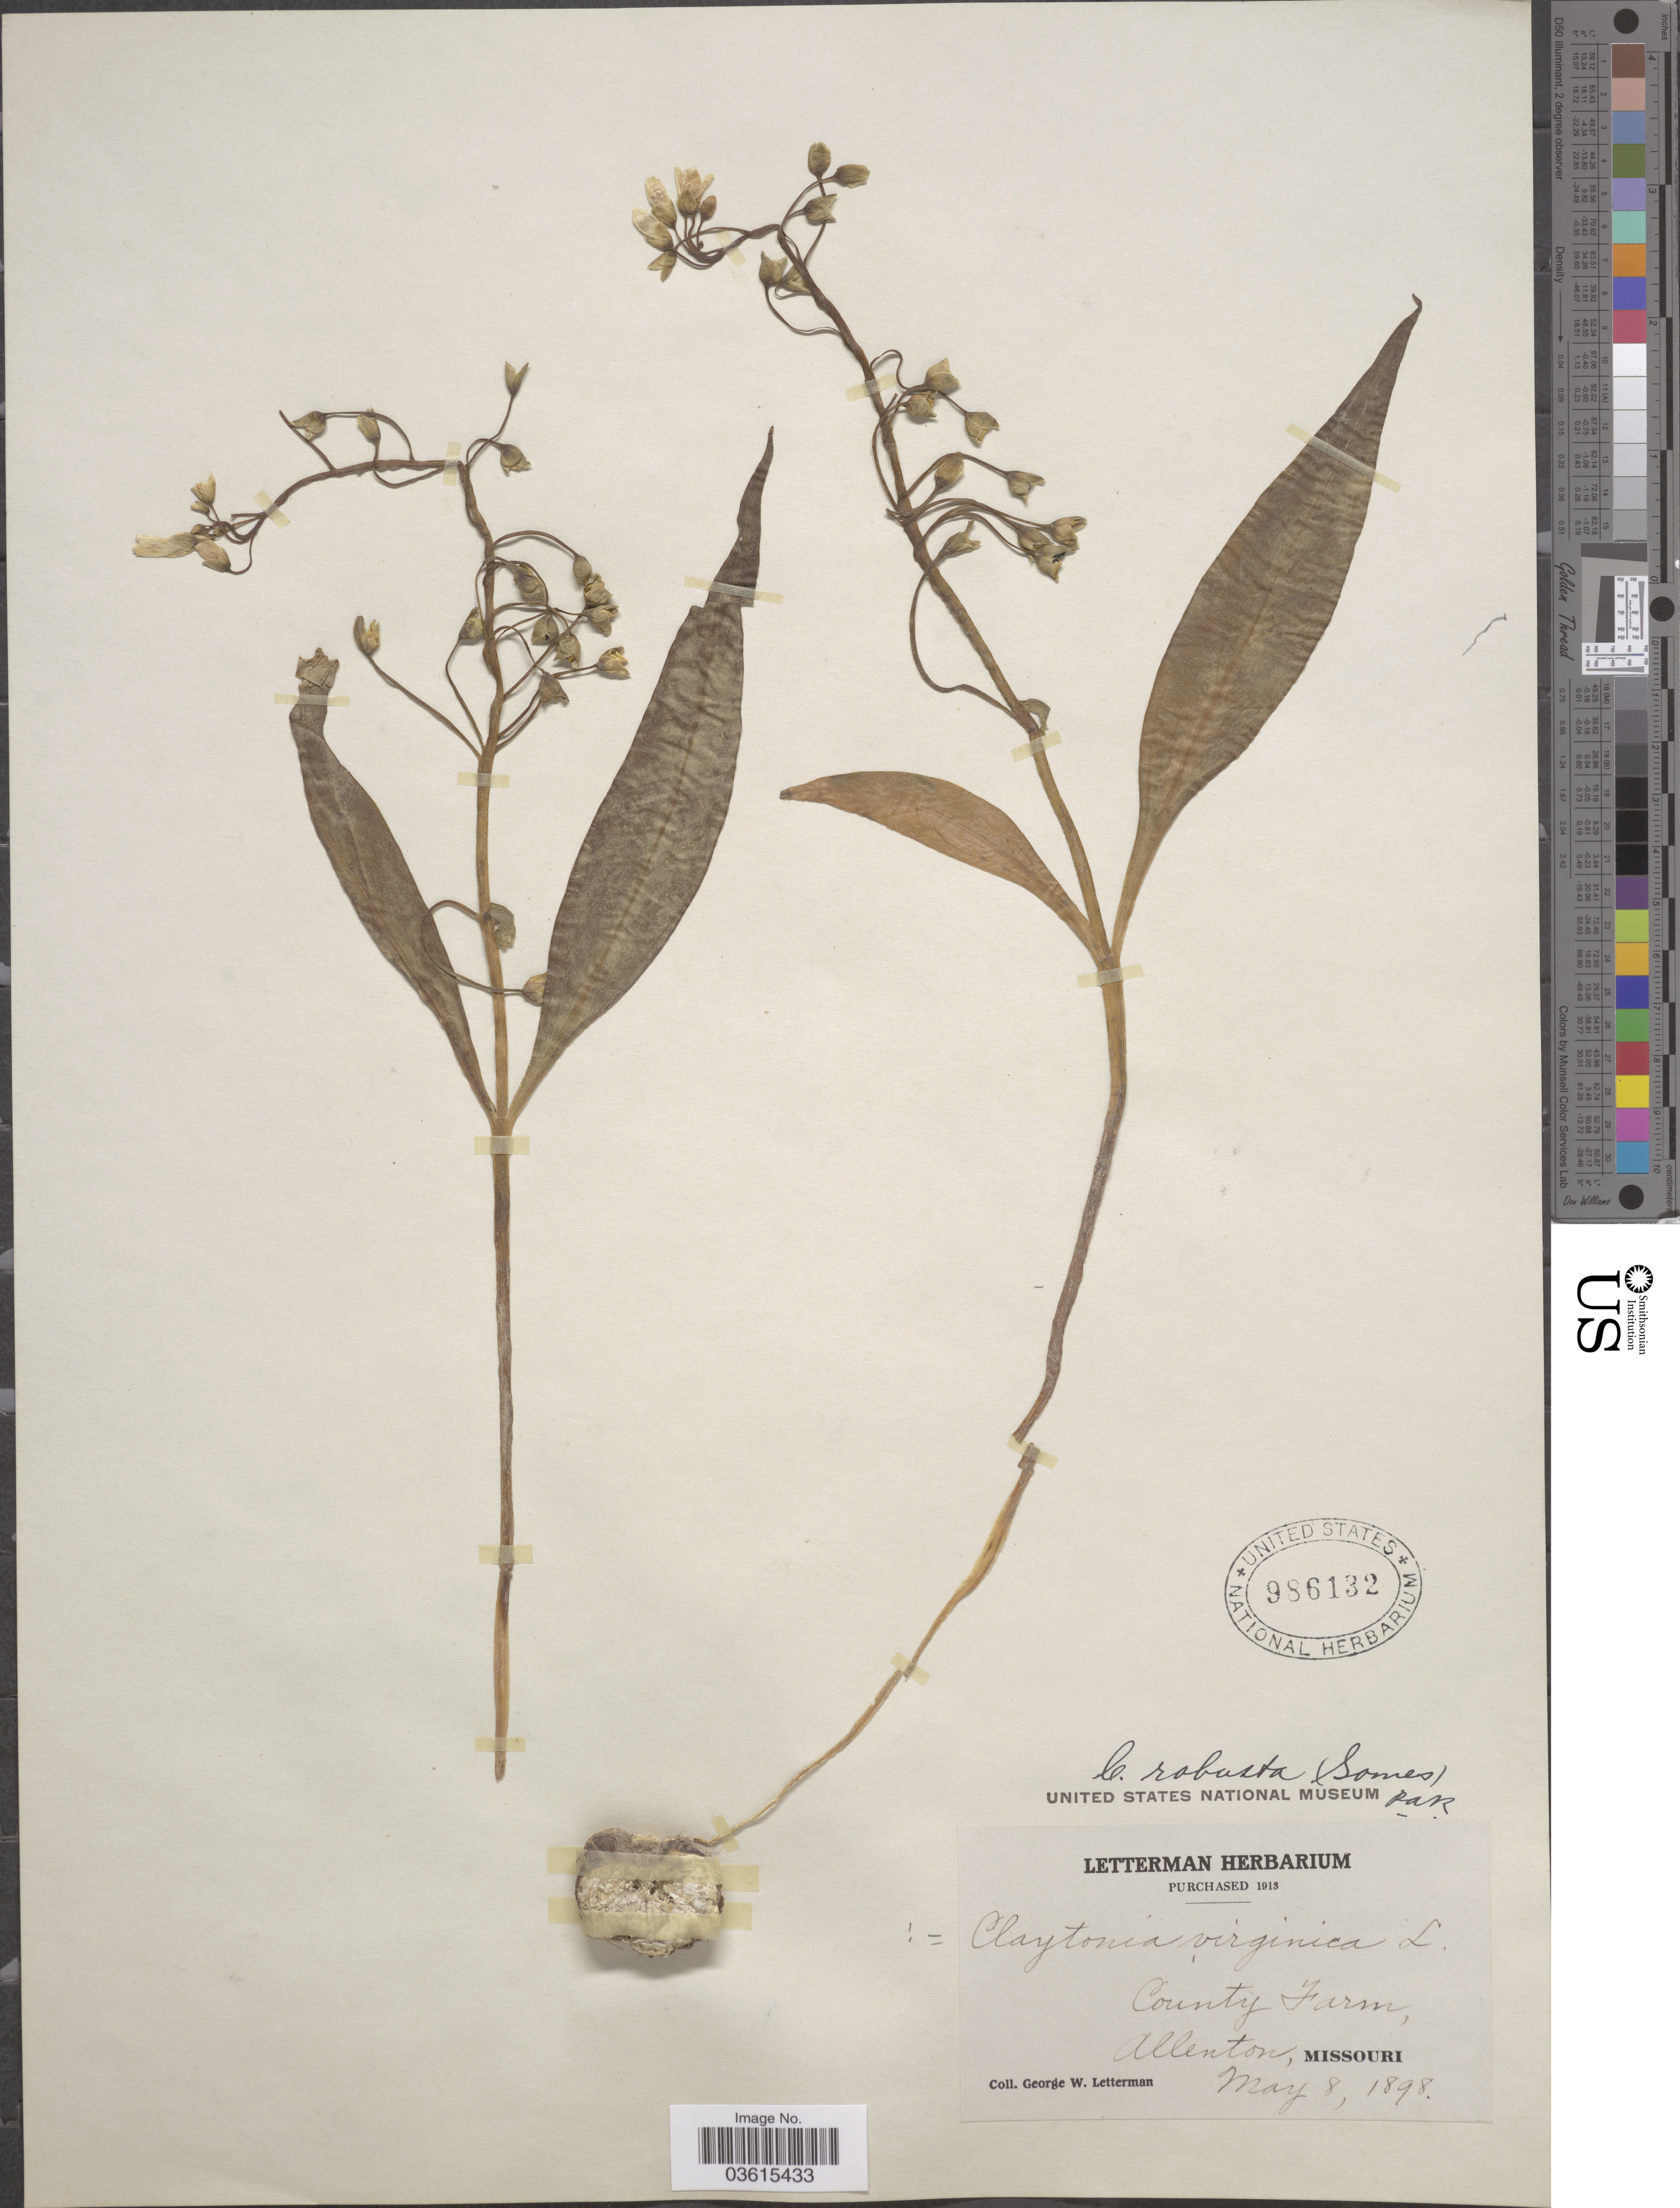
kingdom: Plantae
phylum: Tracheophyta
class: Magnoliopsida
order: Caryophyllales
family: Montiaceae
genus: Claytonia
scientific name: Claytonia virginica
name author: L.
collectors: G. W. Letterman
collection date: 1898-05-08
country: United States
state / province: Missouri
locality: County Farm, Allenton.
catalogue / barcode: US 986132